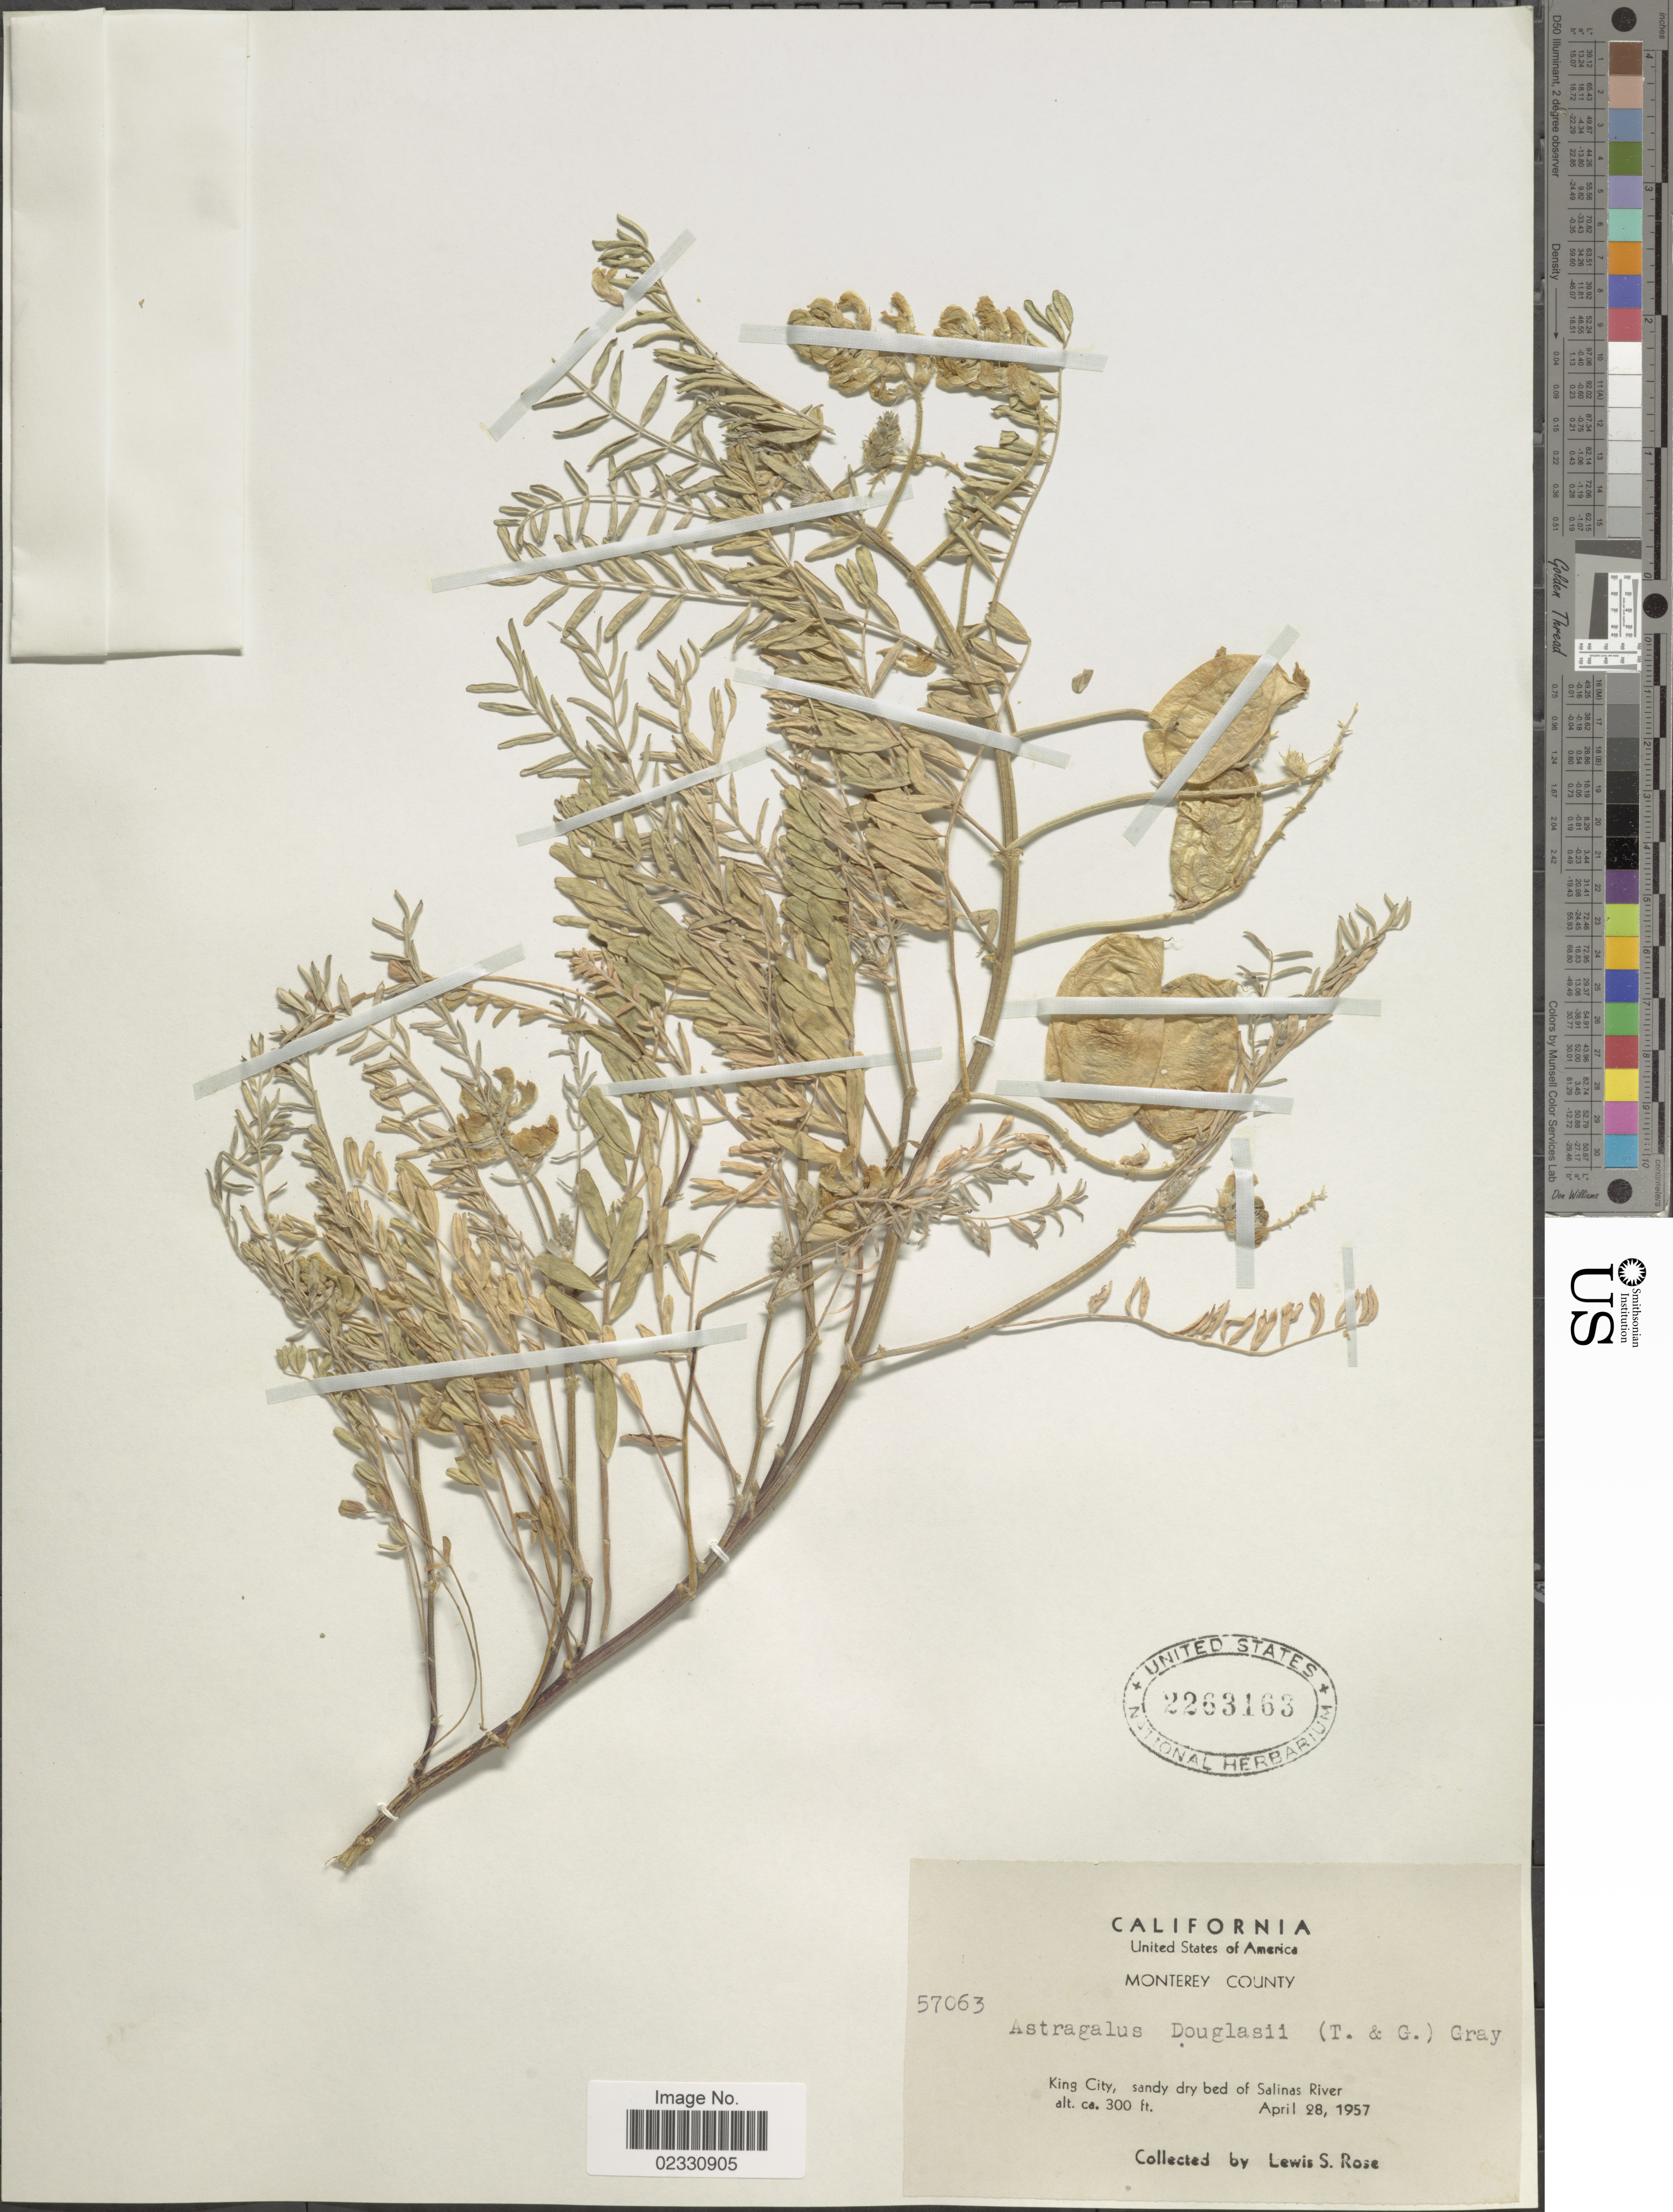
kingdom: Plantae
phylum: Tracheophyta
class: Magnoliopsida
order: Fabales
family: Fabaceae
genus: Astragalus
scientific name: Astragalus douglasii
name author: (Torr. & A. Gray) A. Gray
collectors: L. S. Rose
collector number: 57063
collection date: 1957-04-28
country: United States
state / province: California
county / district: Monterey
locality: Monterey County, King City, sandy dry bed of Salinas River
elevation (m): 91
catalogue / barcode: US 2263163